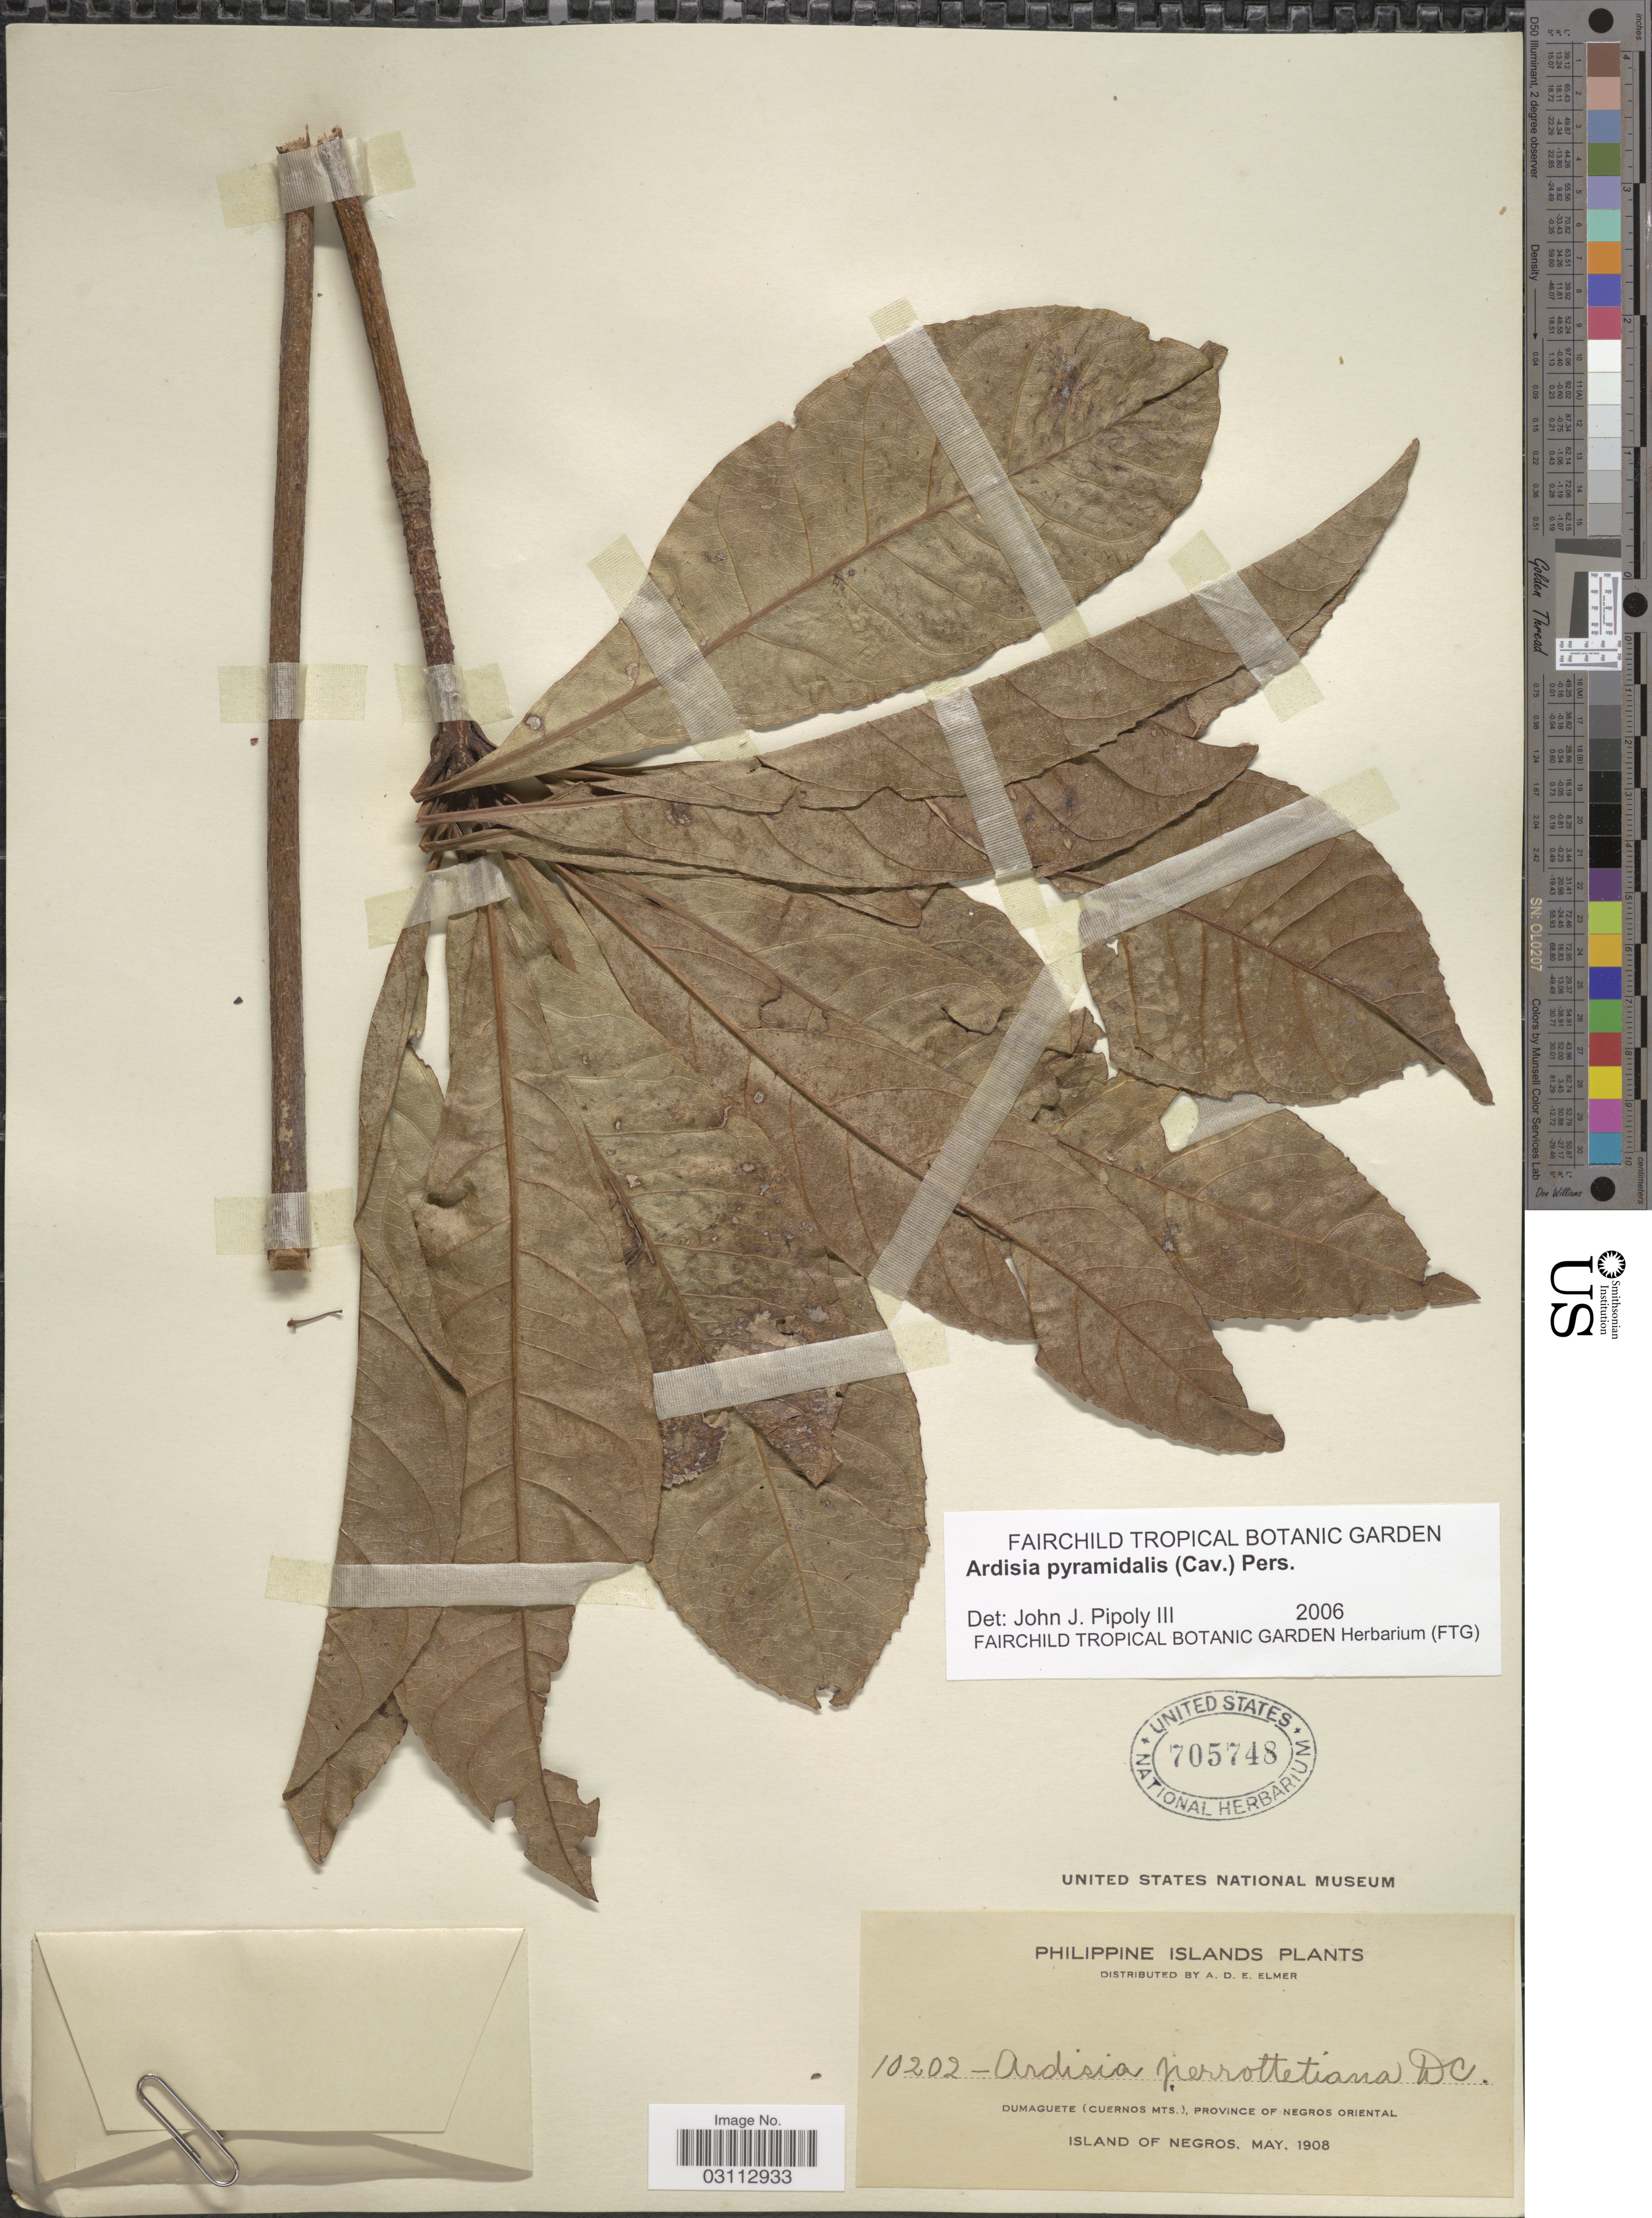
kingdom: Plantae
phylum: Tracheophyta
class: Magnoliopsida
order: Ericales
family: Primulaceae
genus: Ardisia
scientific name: Ardisia pyramidalis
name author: (Cav.) Pers.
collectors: A. D. E. Elmer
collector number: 10202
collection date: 1908-05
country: Philippines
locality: Dumaguete (Cuernos Mts.), Province of Negros Oriental. Island of Negros.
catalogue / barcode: US 705748